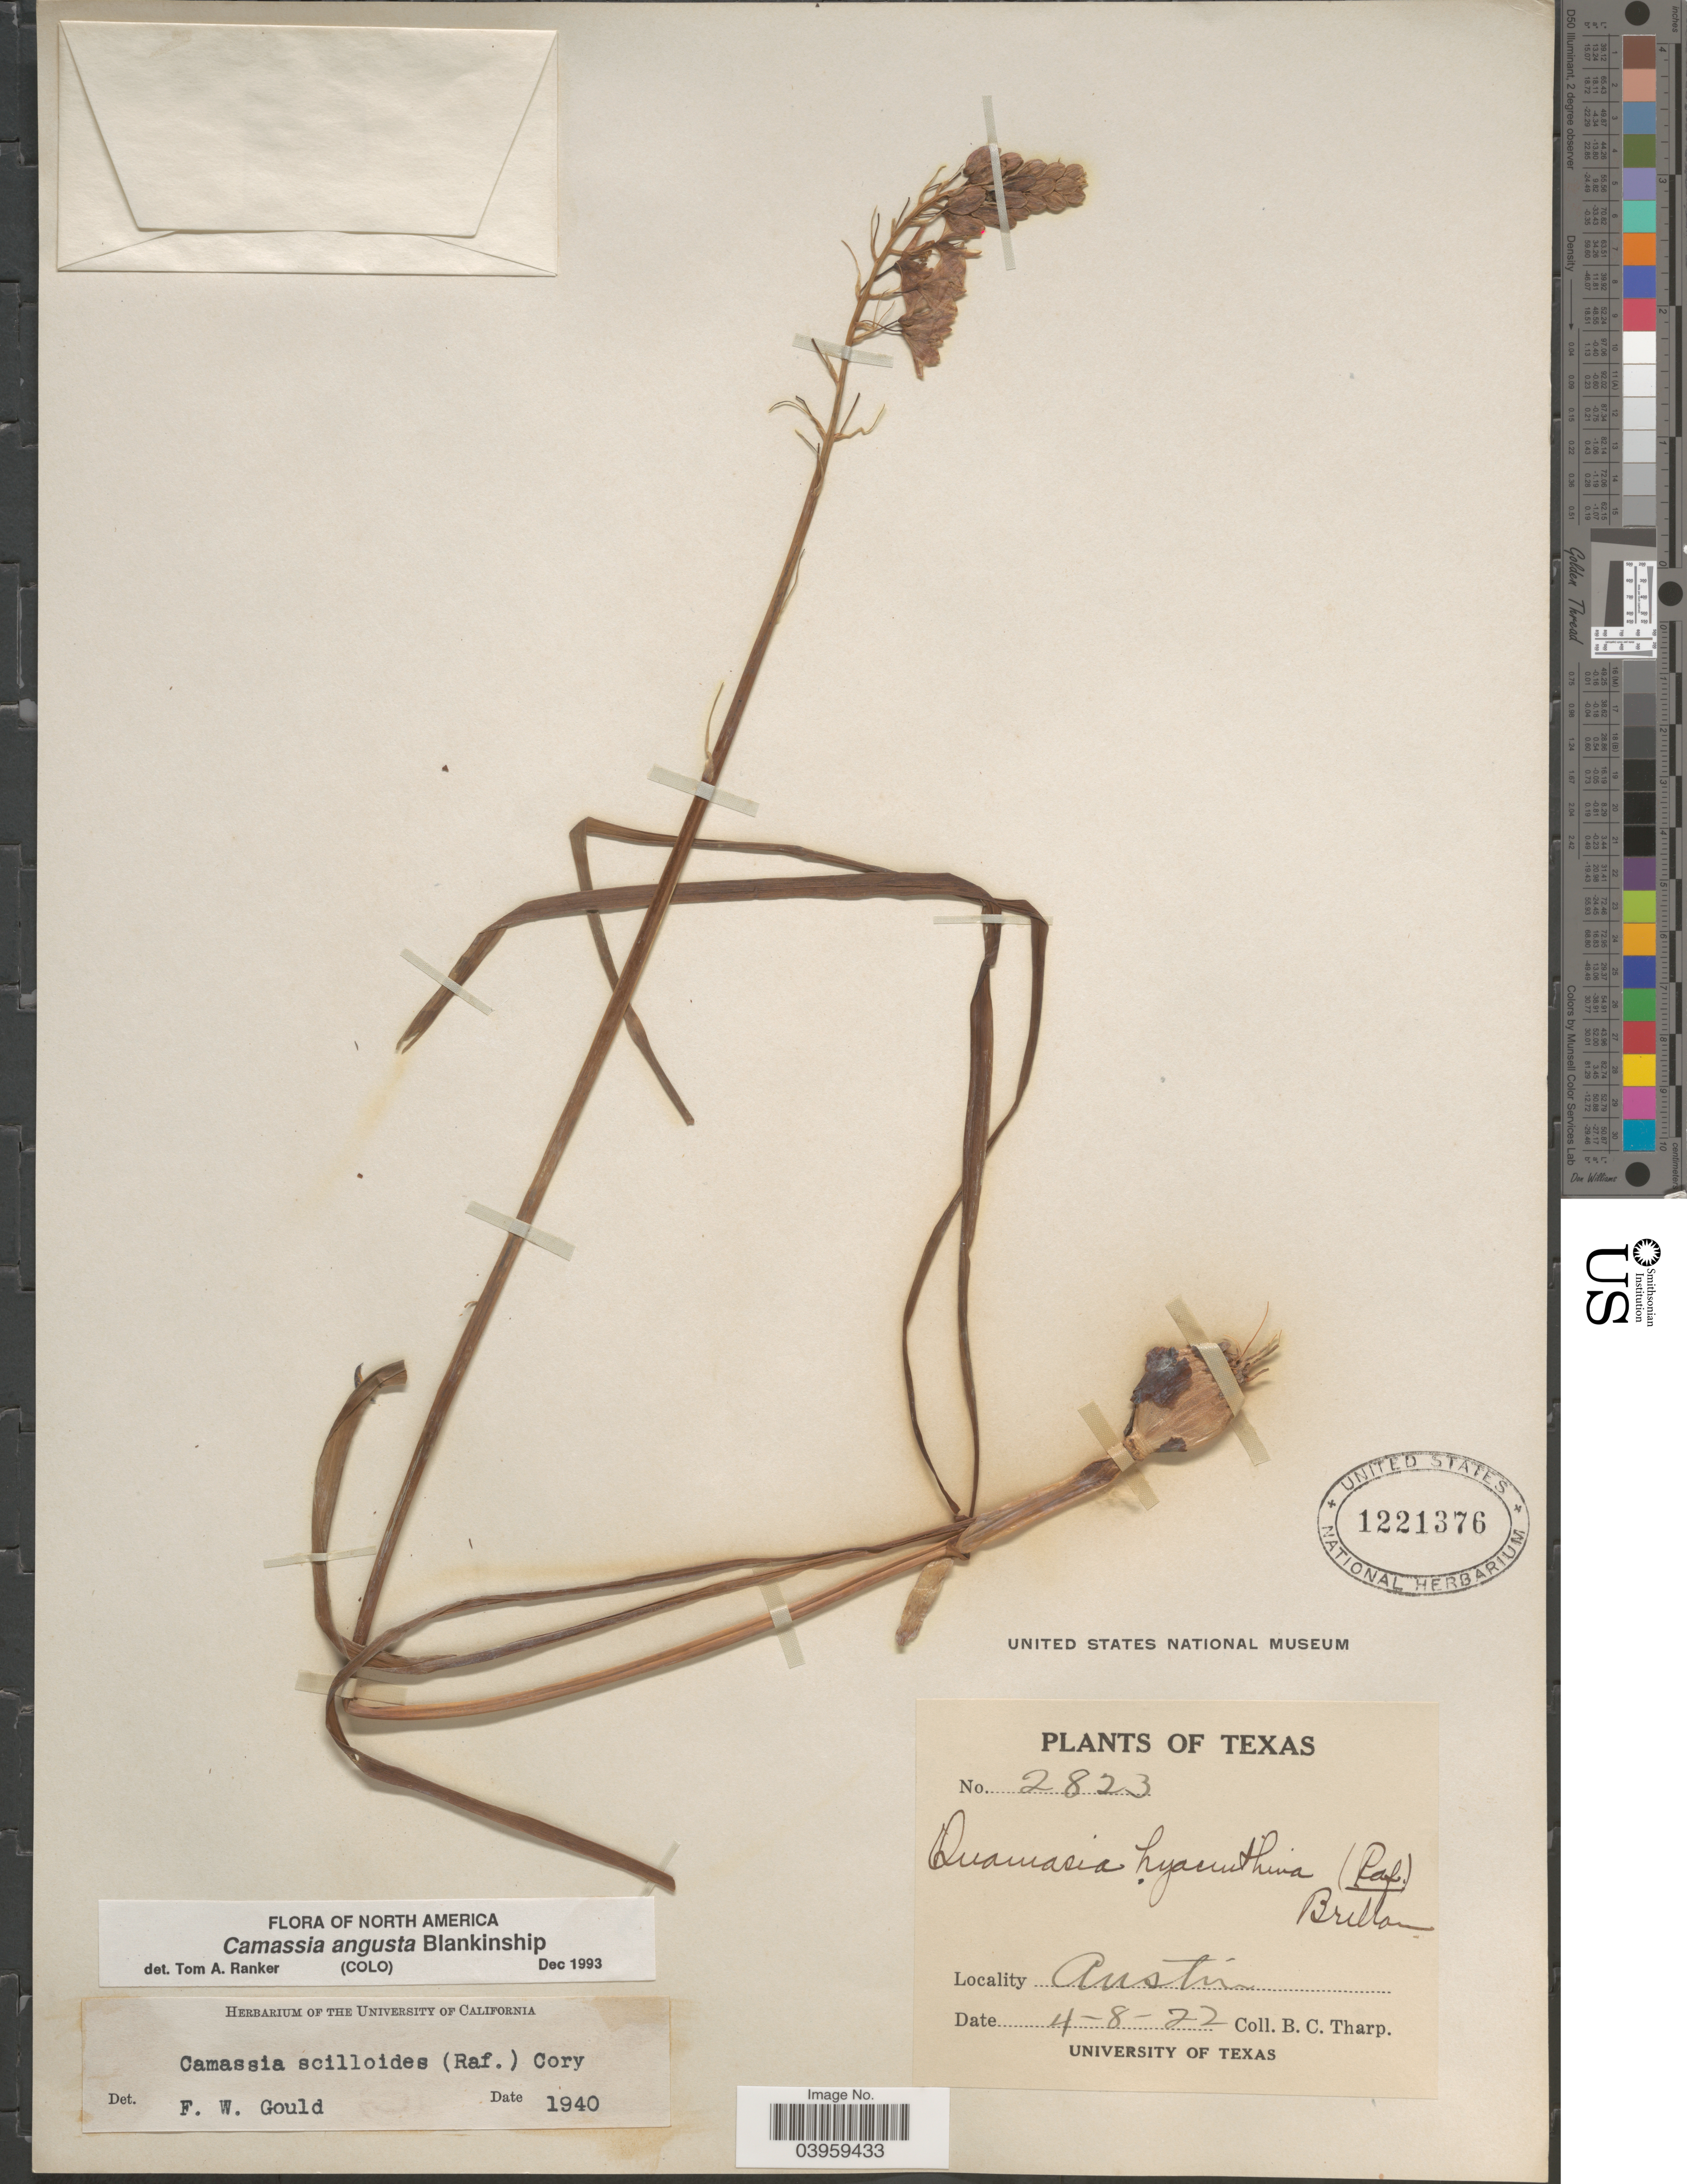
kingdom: Plantae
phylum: Tracheophyta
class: Liliopsida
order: Asparagales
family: Asparagaceae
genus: Camassia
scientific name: Camassia angusta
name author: (Engelm.) Blank.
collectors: B. C. Tharp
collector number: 2823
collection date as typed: Transcribed d/m/y: 8/4/22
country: United States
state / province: Texas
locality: Austin.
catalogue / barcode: US 1221376